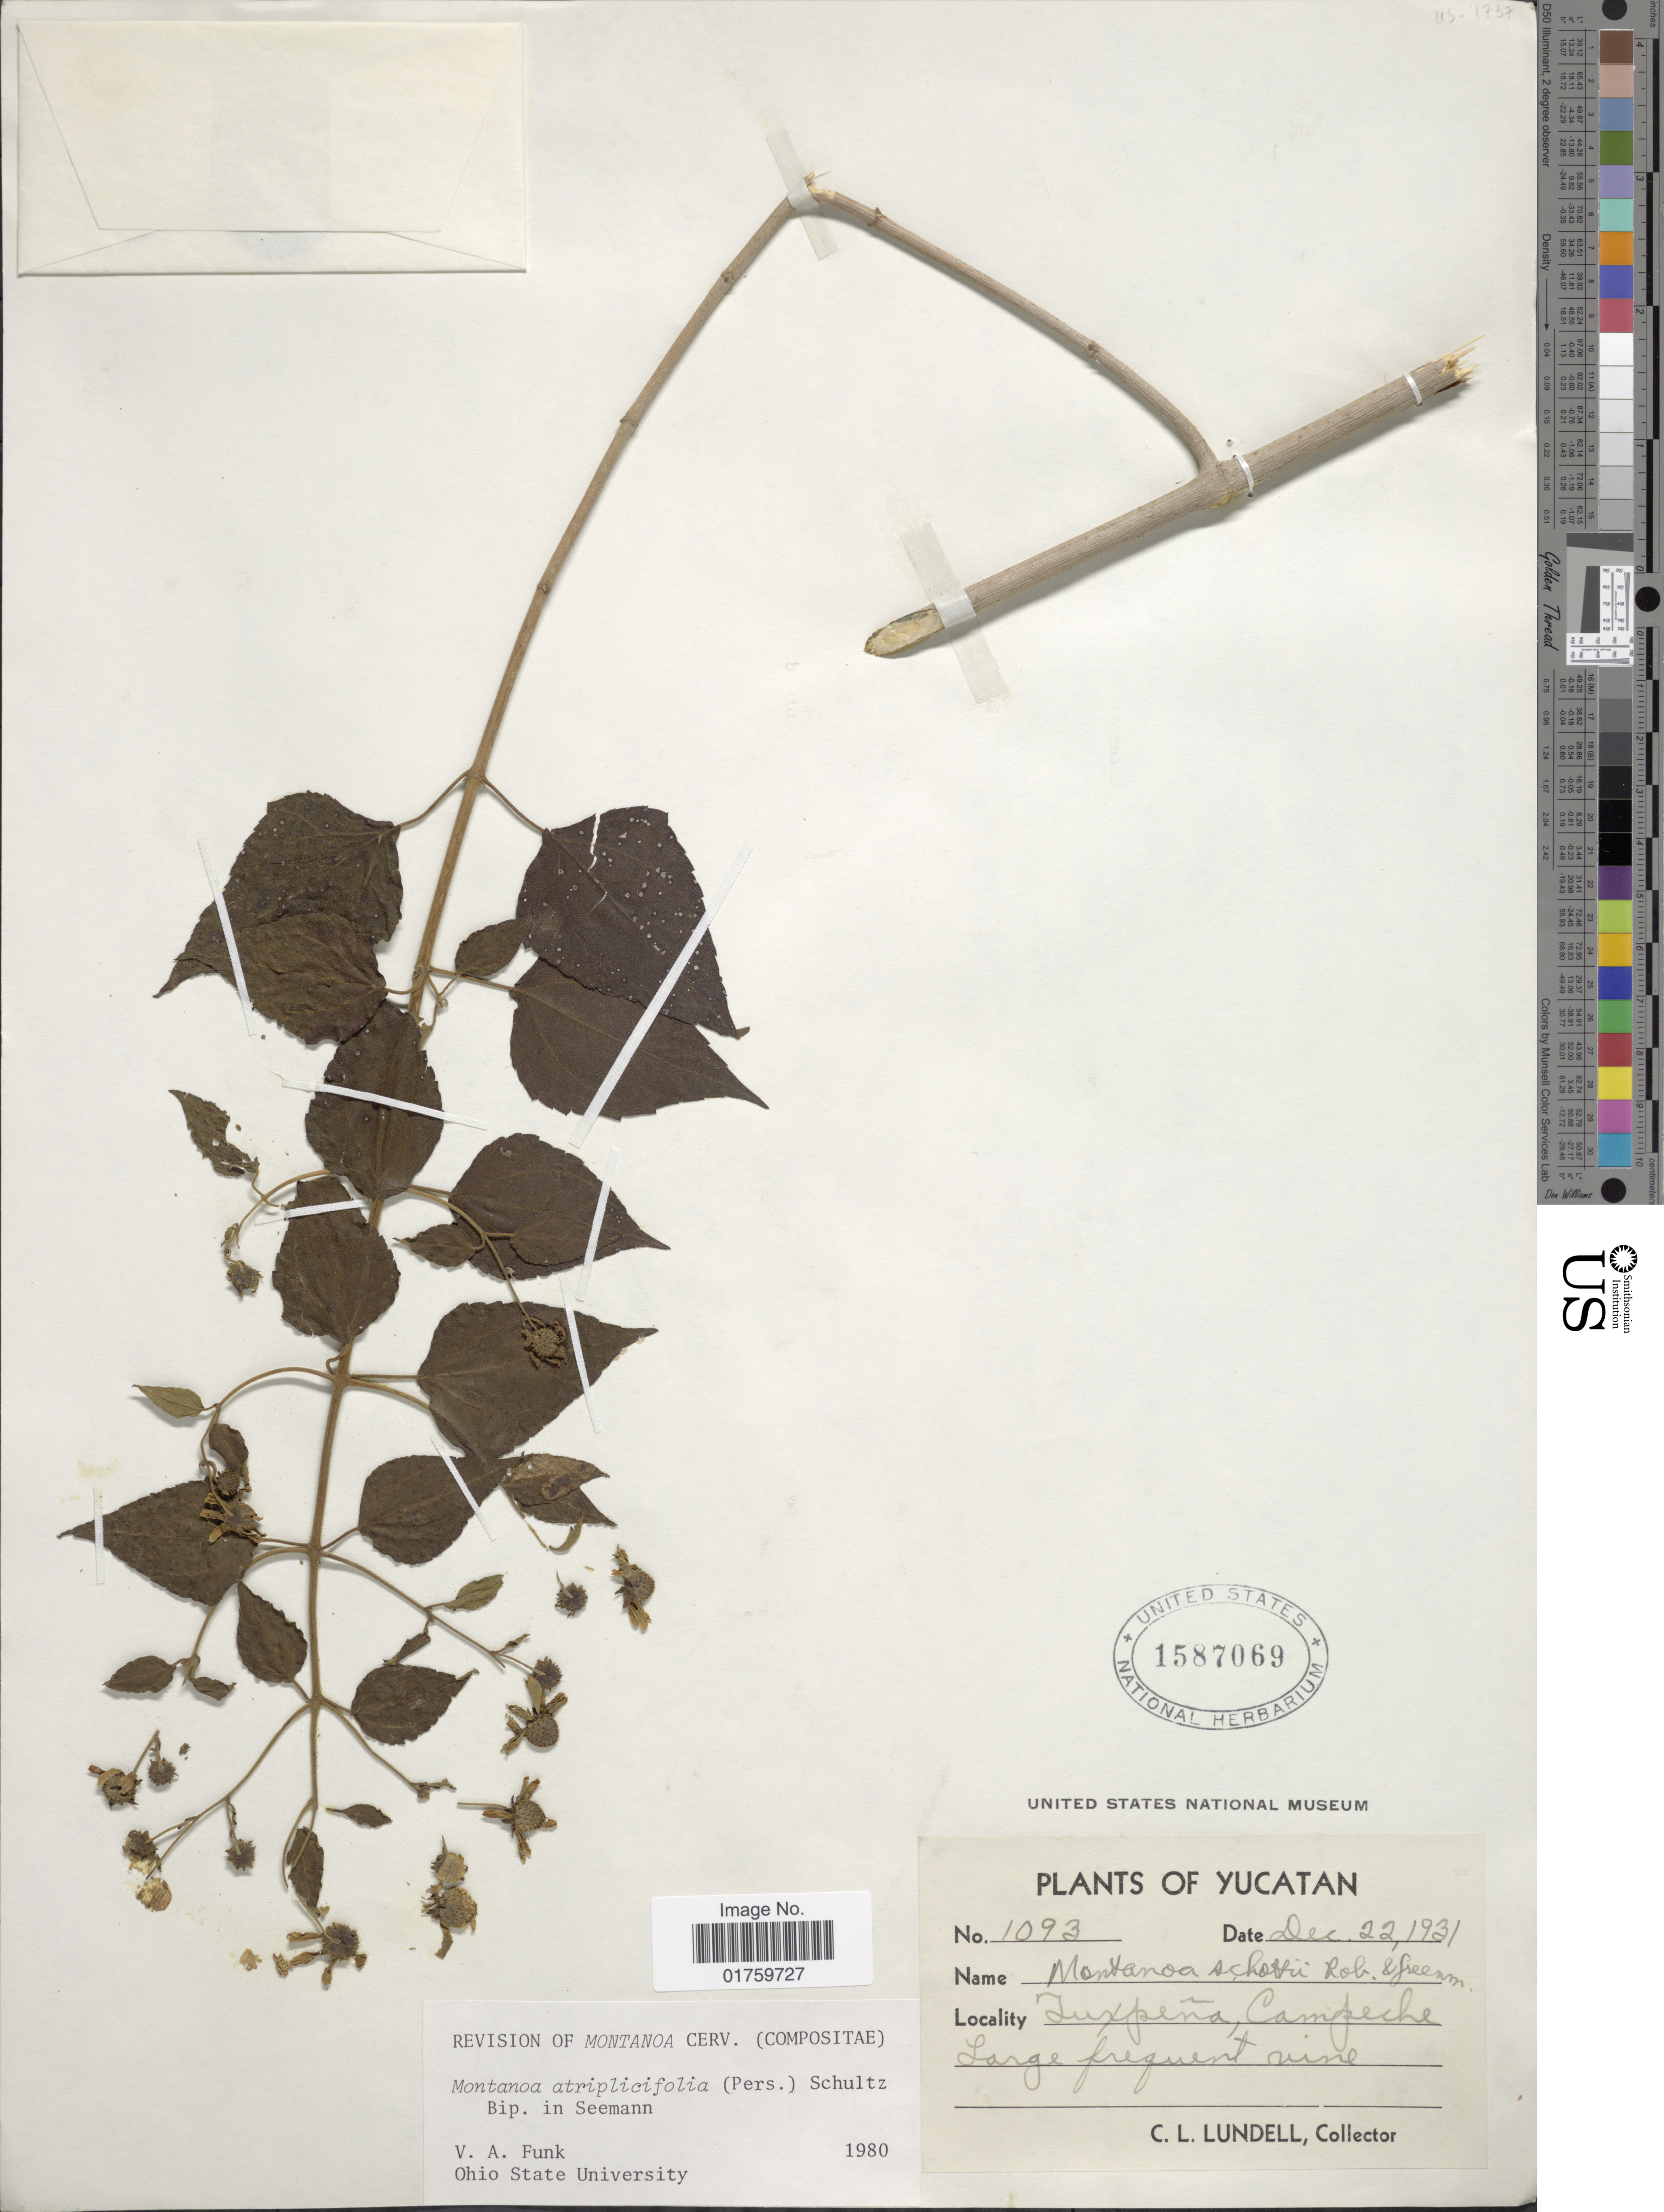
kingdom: Plantae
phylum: Tracheophyta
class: Magnoliopsida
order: Asterales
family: Asteraceae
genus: Montanoa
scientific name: Montanoa atriplicifolia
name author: (Pers.) Sch. Bip.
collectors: C. L. Lundell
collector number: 1093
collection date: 1931-12-22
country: Mexico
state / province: Campeche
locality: Yucatan, Tuxpeña.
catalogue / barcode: US 1587069